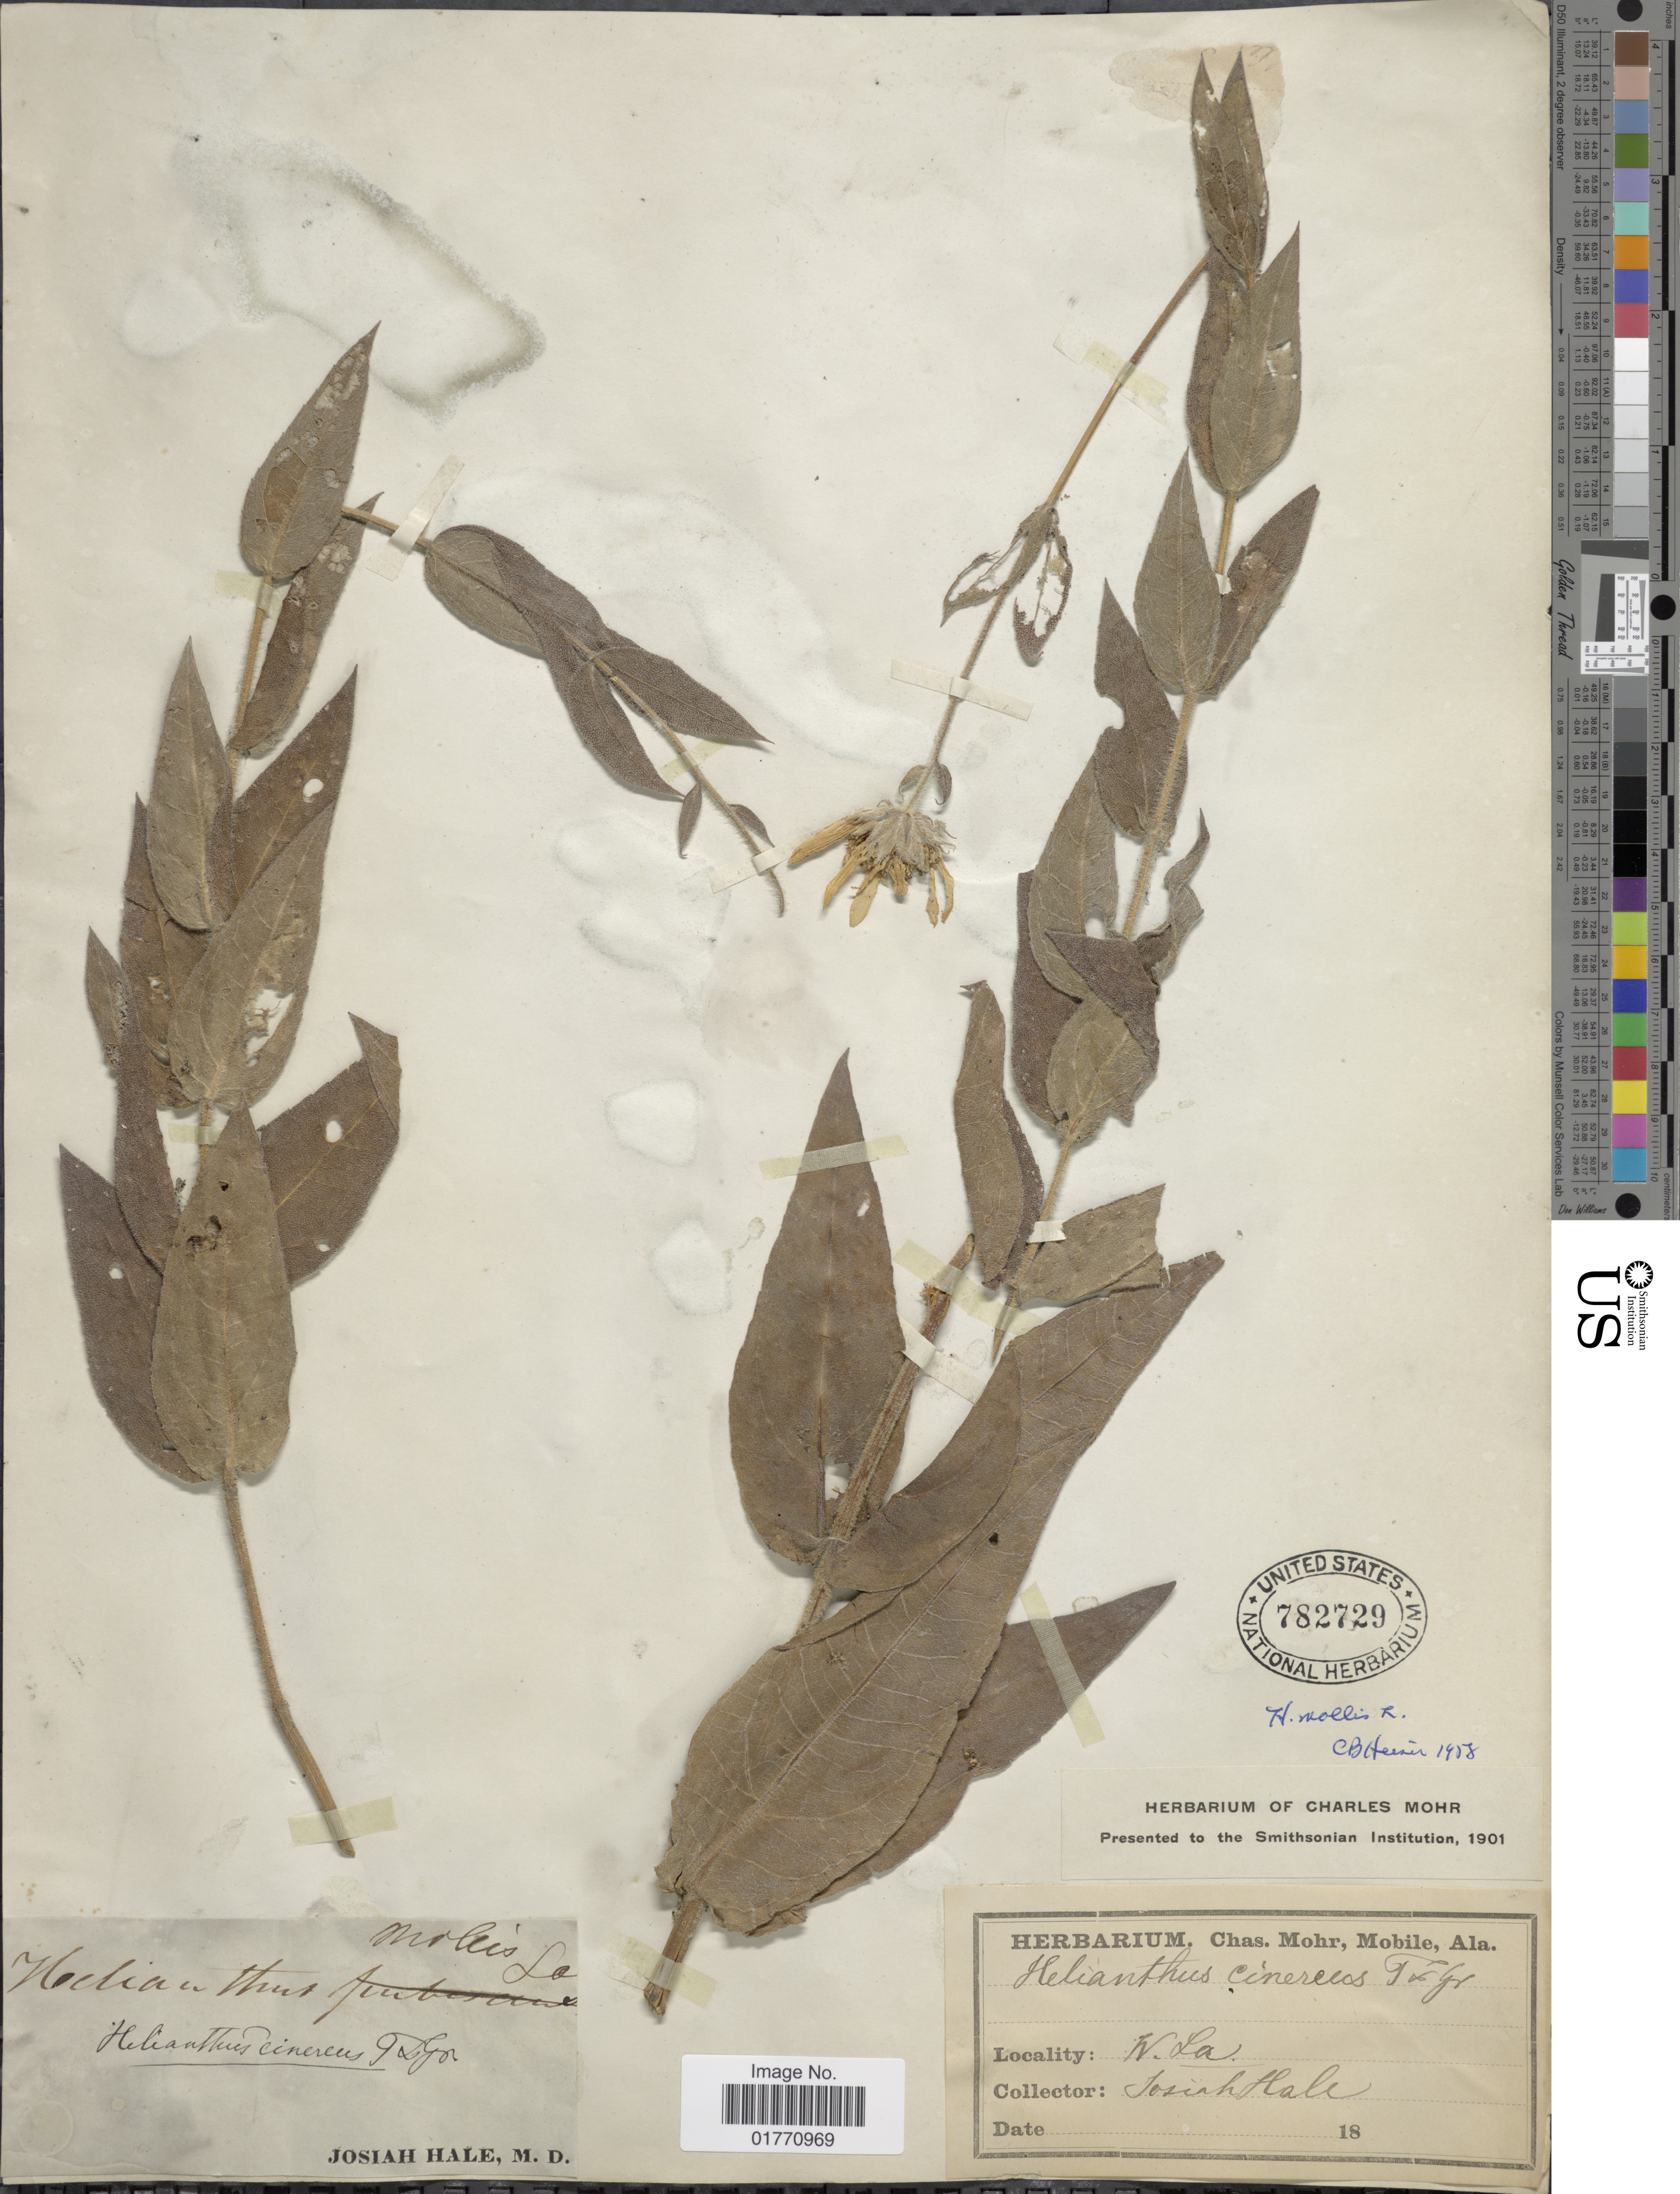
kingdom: Plantae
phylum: Tracheophyta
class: Magnoliopsida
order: Asterales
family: Asteraceae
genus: Helianthus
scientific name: Helianthus mollis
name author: Lam.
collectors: J. Hale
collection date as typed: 18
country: United States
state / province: Louisiana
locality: W. La.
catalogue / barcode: US 782729